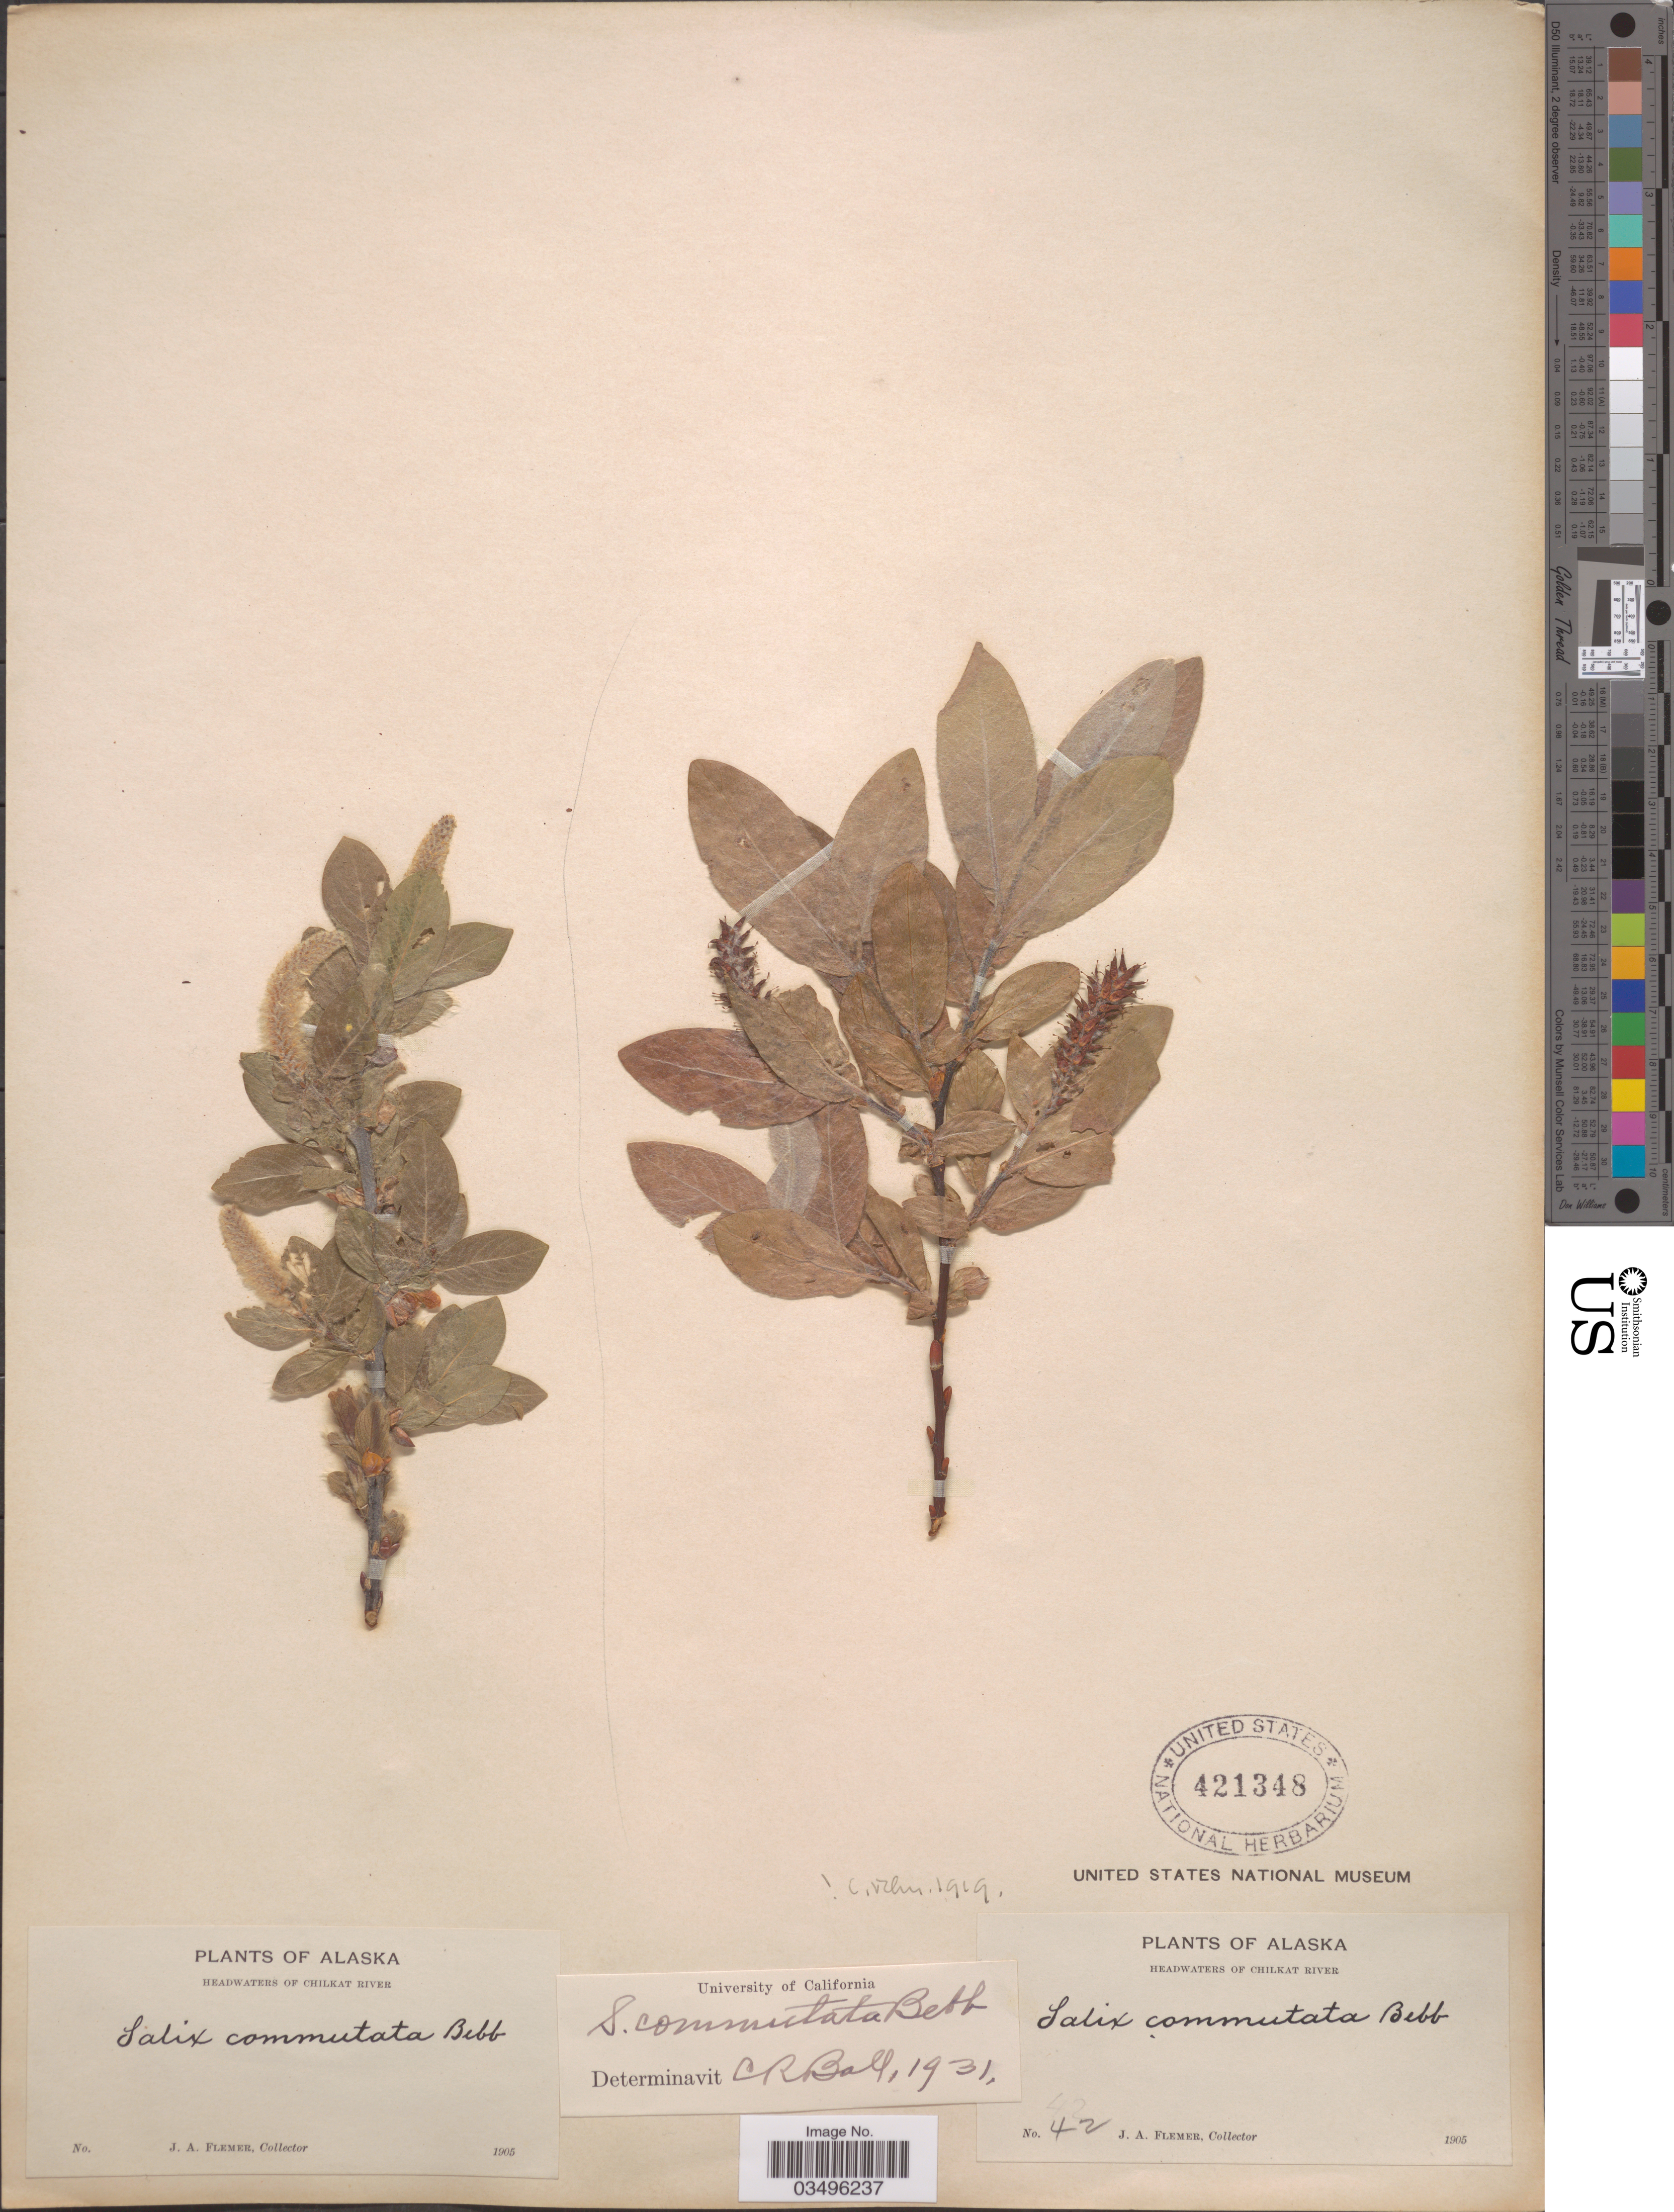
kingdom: Plantae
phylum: Tracheophyta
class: Magnoliopsida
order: Malpighiales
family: Salicaceae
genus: Salix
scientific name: Salix commutata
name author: Bebb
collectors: J. Flemer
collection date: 1905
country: United States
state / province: Alaska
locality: Headwaters of Chilkat River.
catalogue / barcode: US 421348